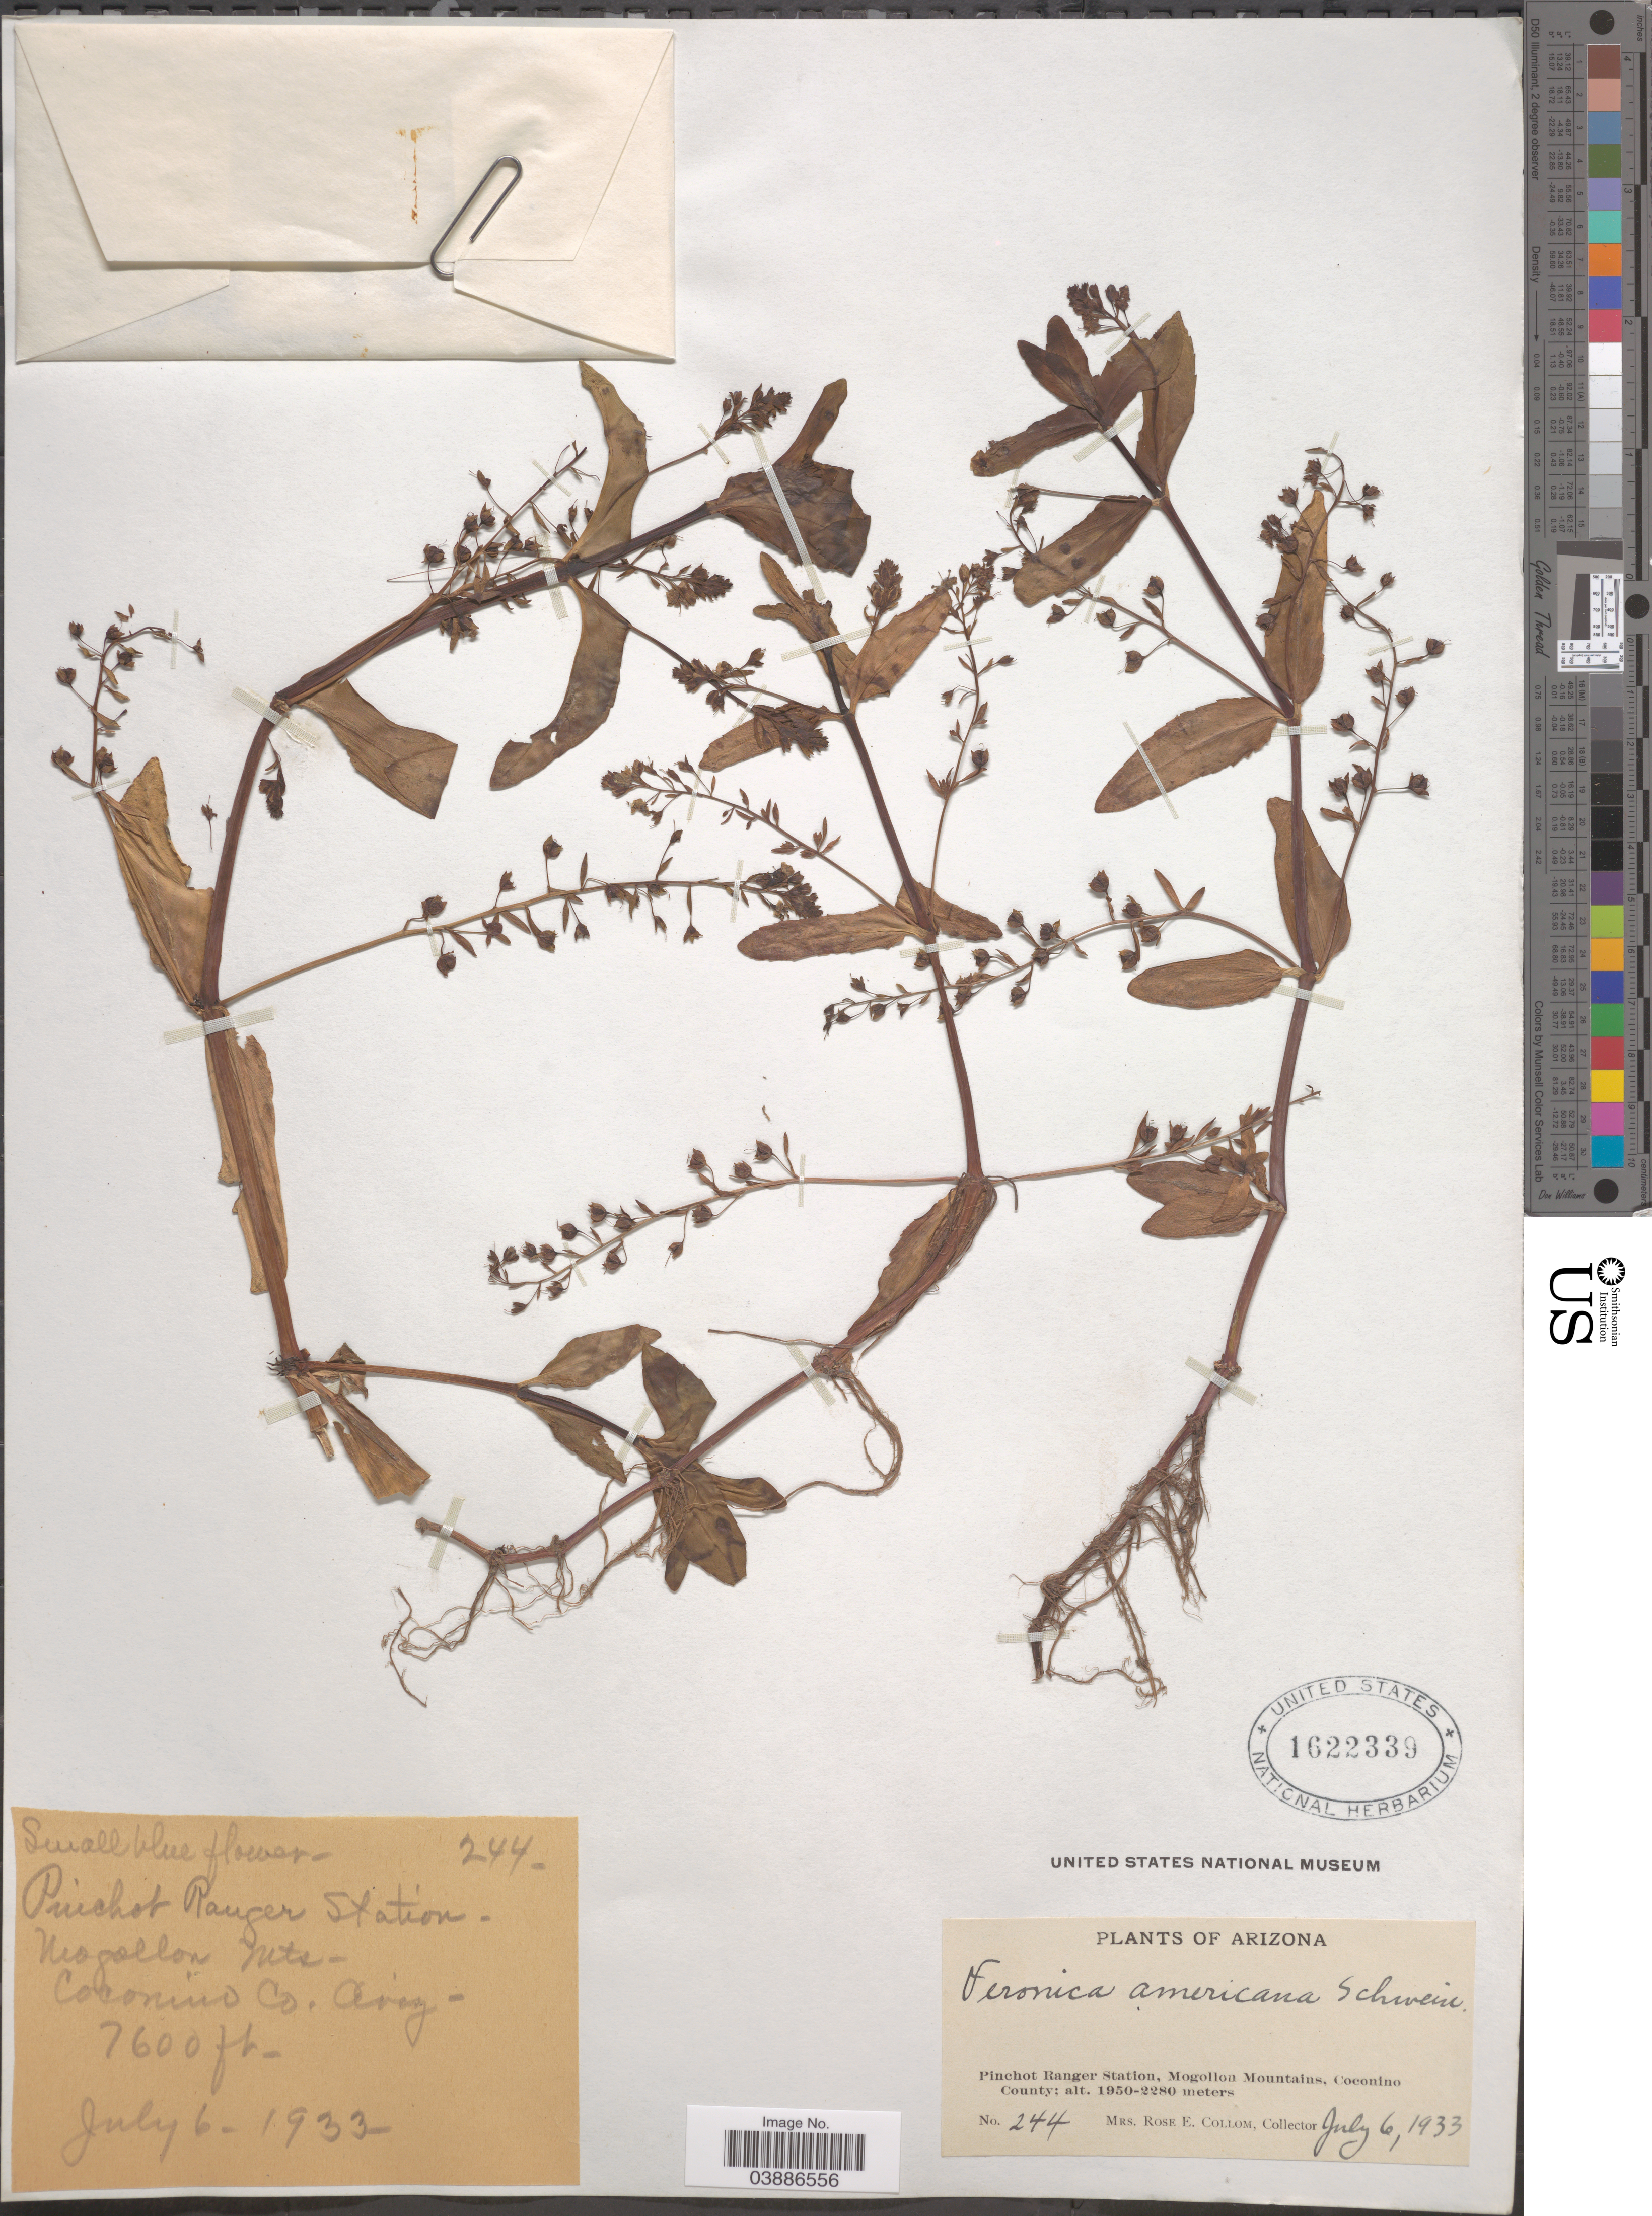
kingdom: Plantae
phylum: Tracheophyta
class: Magnoliopsida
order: Lamiales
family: Plantaginaceae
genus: Veronica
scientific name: Veronica americana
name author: Schwein. ex Benth.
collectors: R. E. Collom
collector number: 244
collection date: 1933-07-06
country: United States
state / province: Arizona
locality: Pinchot Ranger Station - Mogollon Mts. Coconino County.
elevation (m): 2316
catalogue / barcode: US 1622339